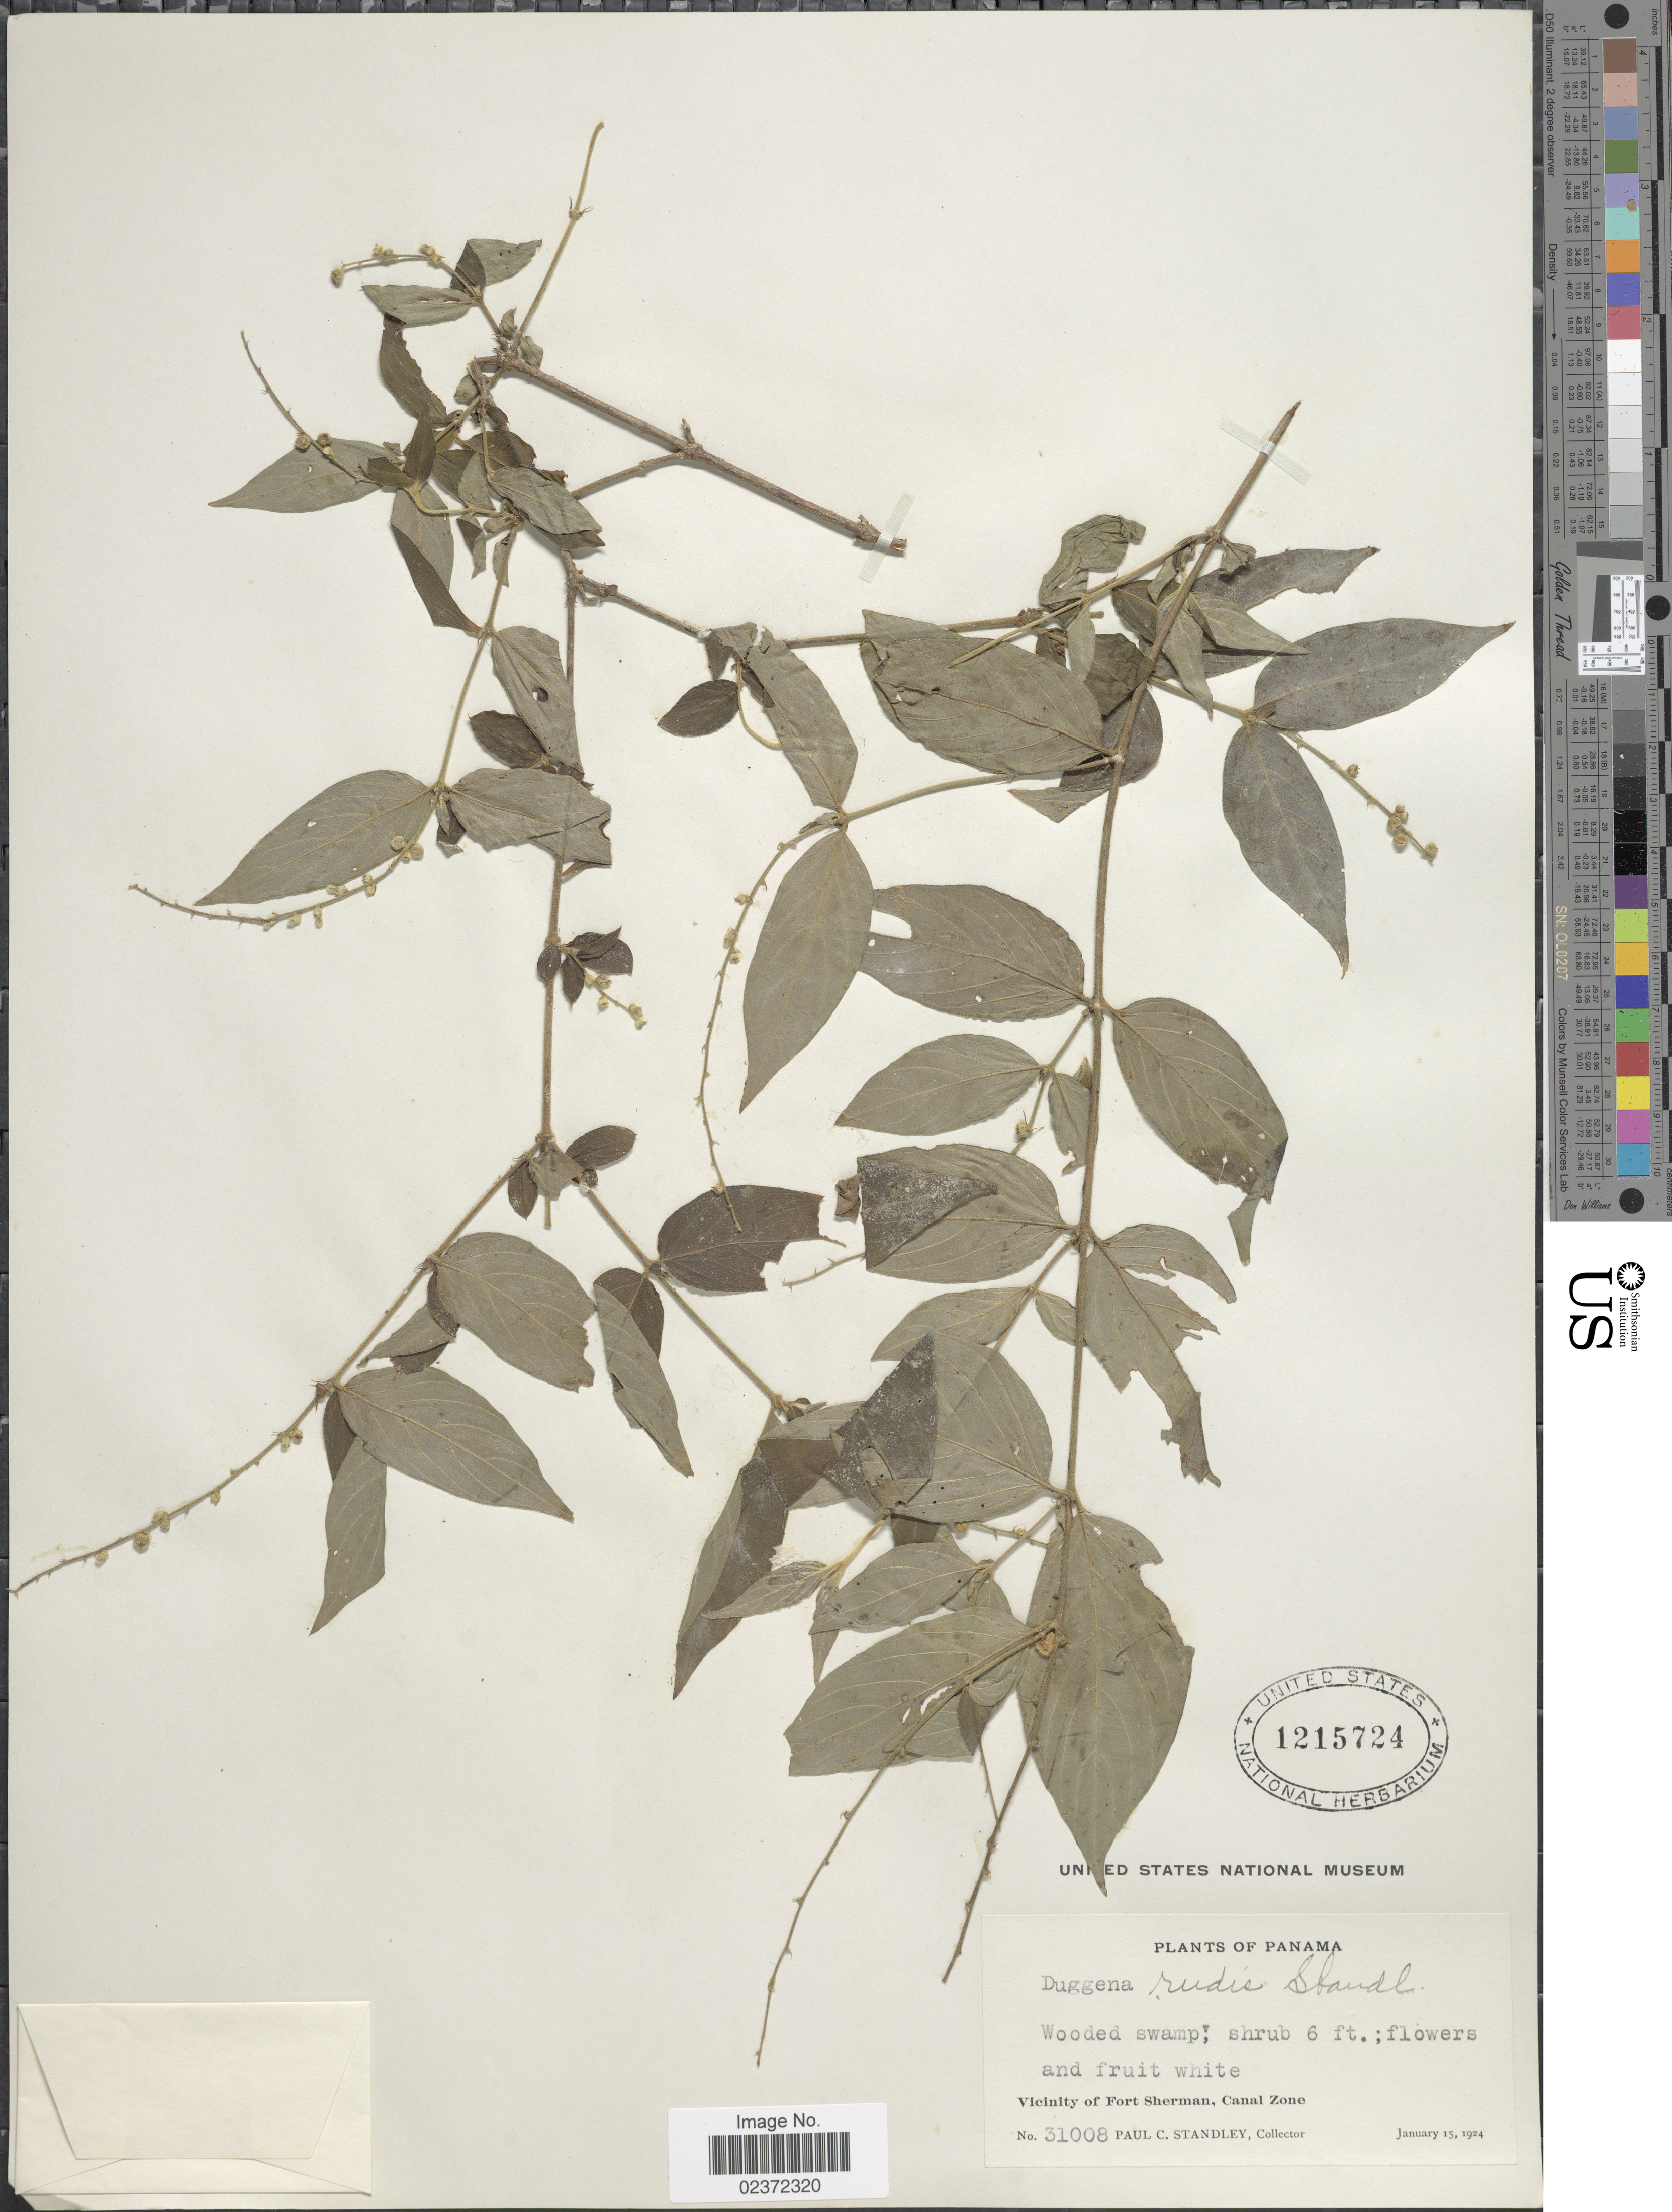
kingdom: Plantae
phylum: Tracheophyta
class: Magnoliopsida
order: Gentianales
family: Rubiaceae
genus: Duggena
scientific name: Duggena rudis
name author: Standl.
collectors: P. C. Standley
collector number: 31008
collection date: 1924-01-15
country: Panama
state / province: Colón / Panamá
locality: Vicinity of Fort Sherman, Canal Zone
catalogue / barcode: US 1215724